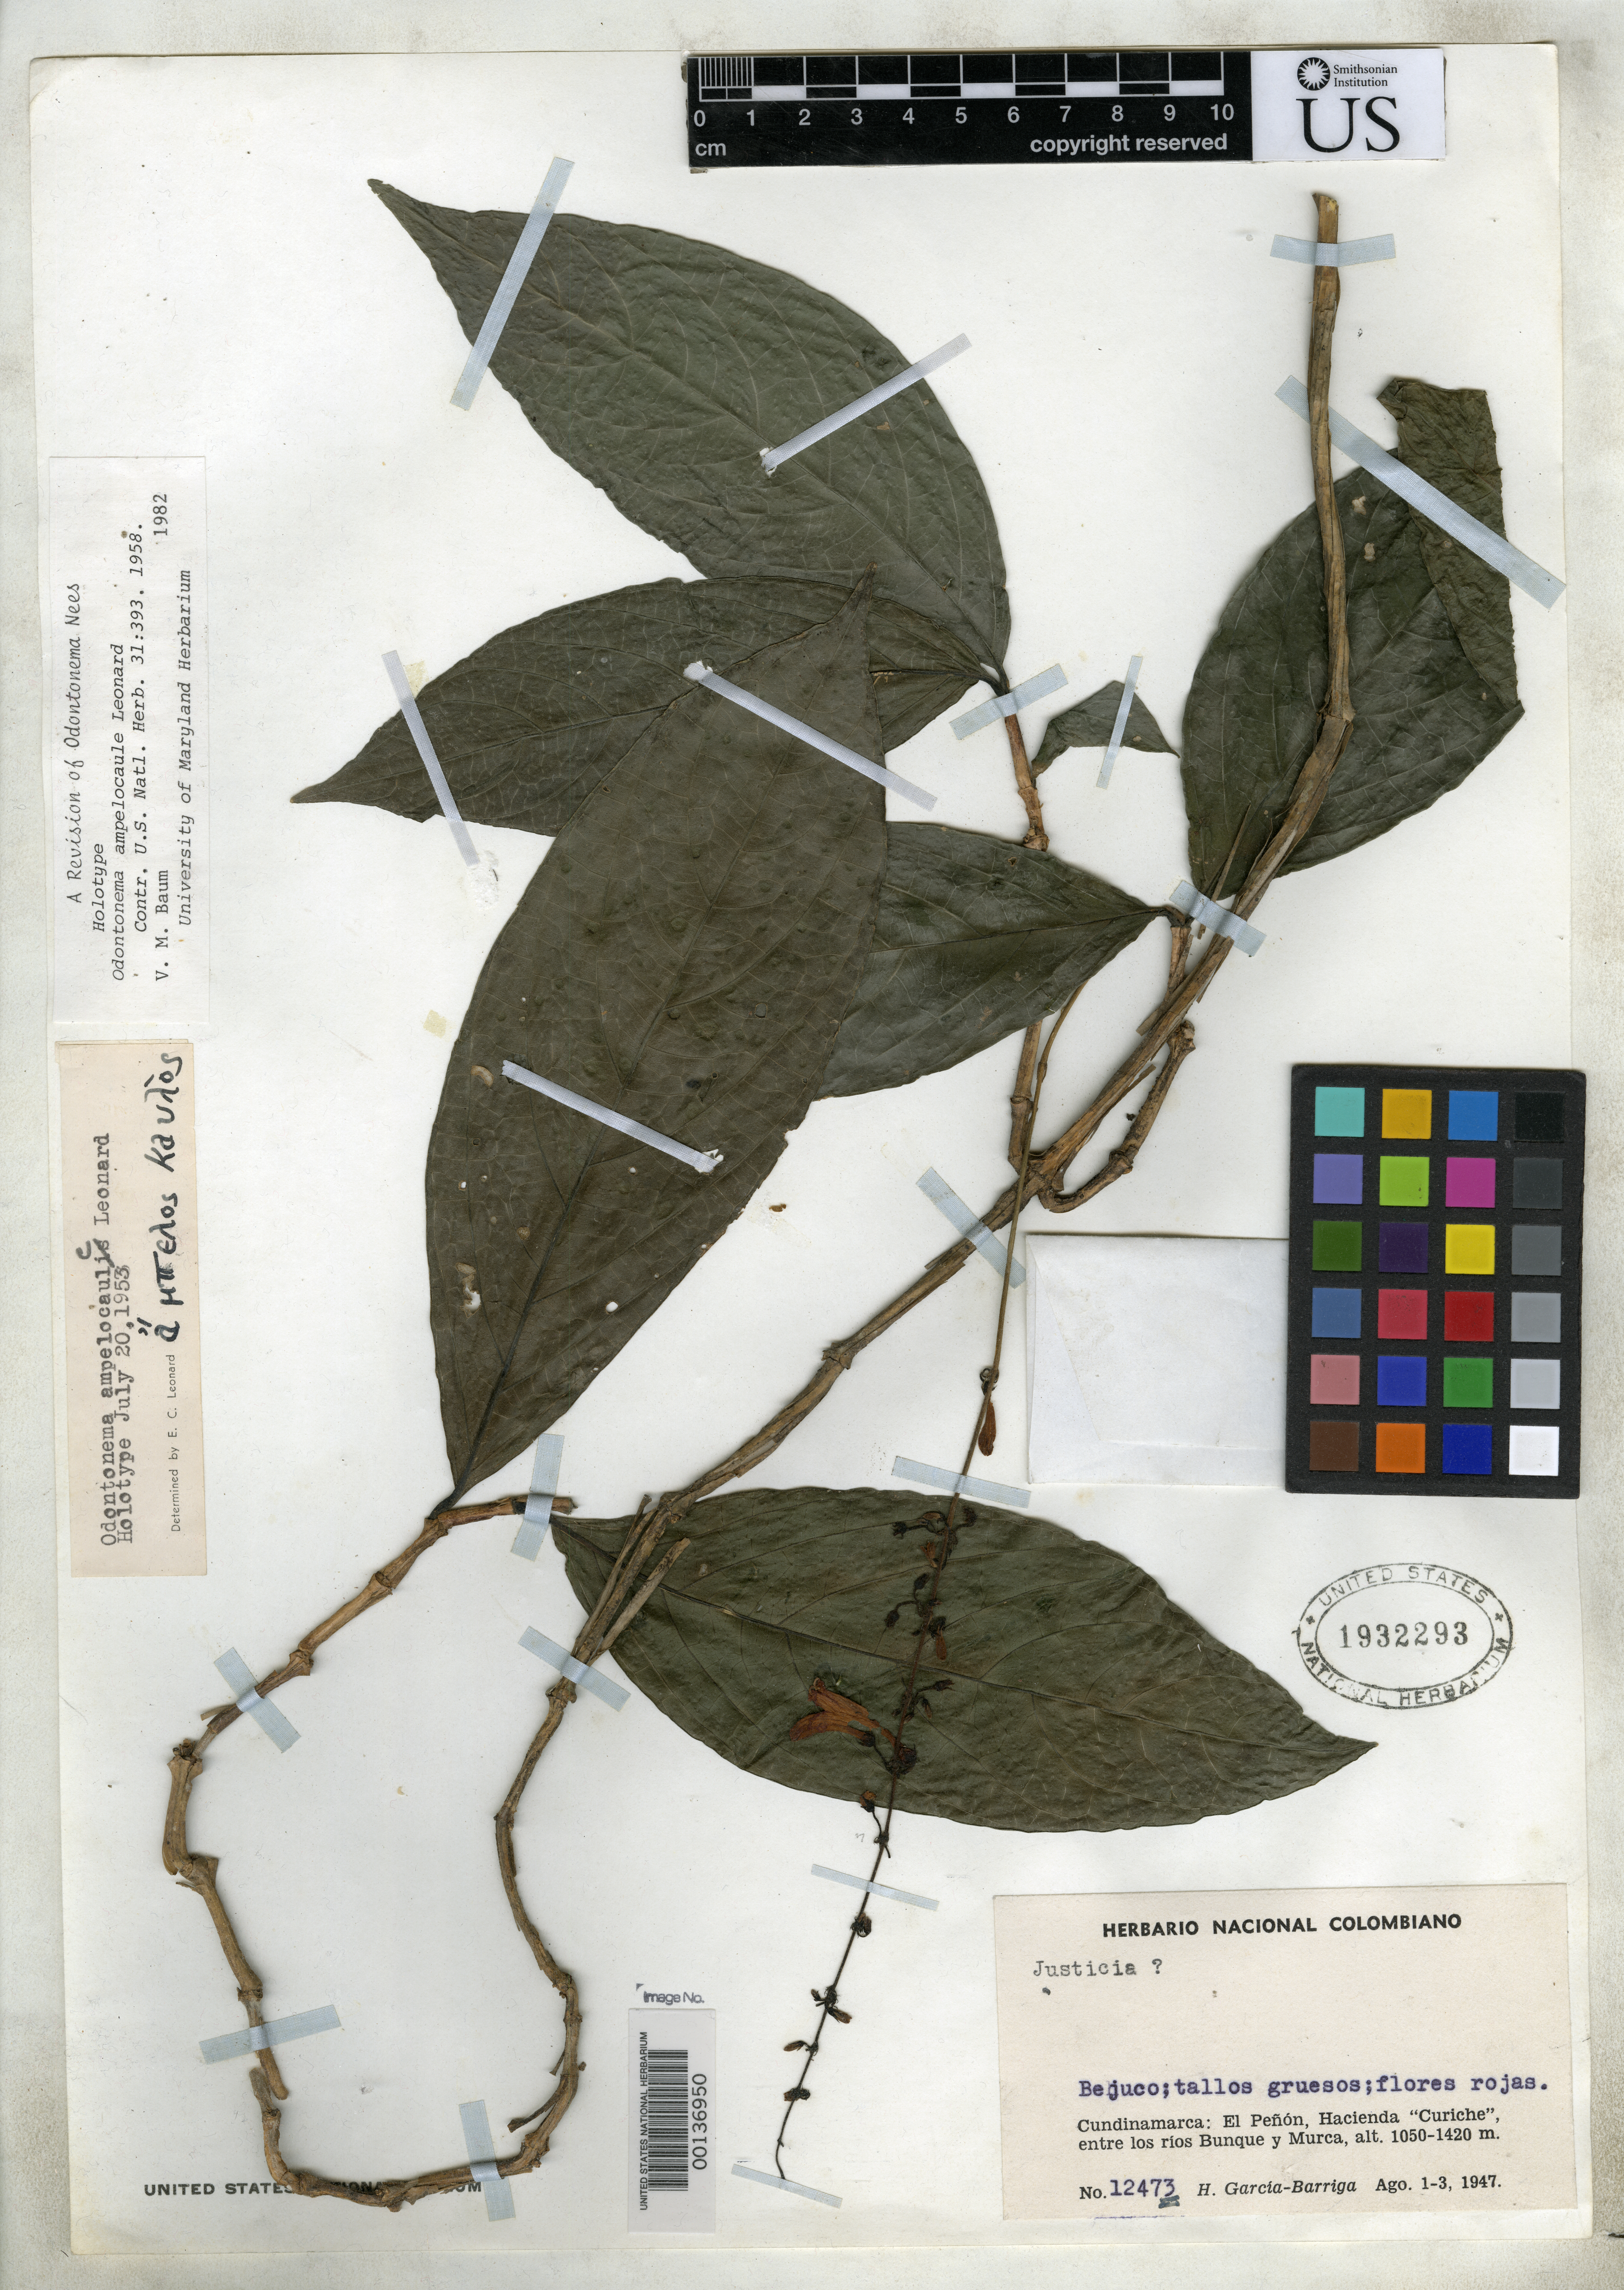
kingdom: Plantae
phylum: Tracheophyta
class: Magnoliopsida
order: Lamiales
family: Acanthaceae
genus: Odontonema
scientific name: Odontonema ampelocaule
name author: Leonard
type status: Holotype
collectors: H. García Barriga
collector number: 12473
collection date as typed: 01 Aug 1947 to 03 Aug 1947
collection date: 1947-08-01/1947-08-03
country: Colombia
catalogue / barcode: US 1932293